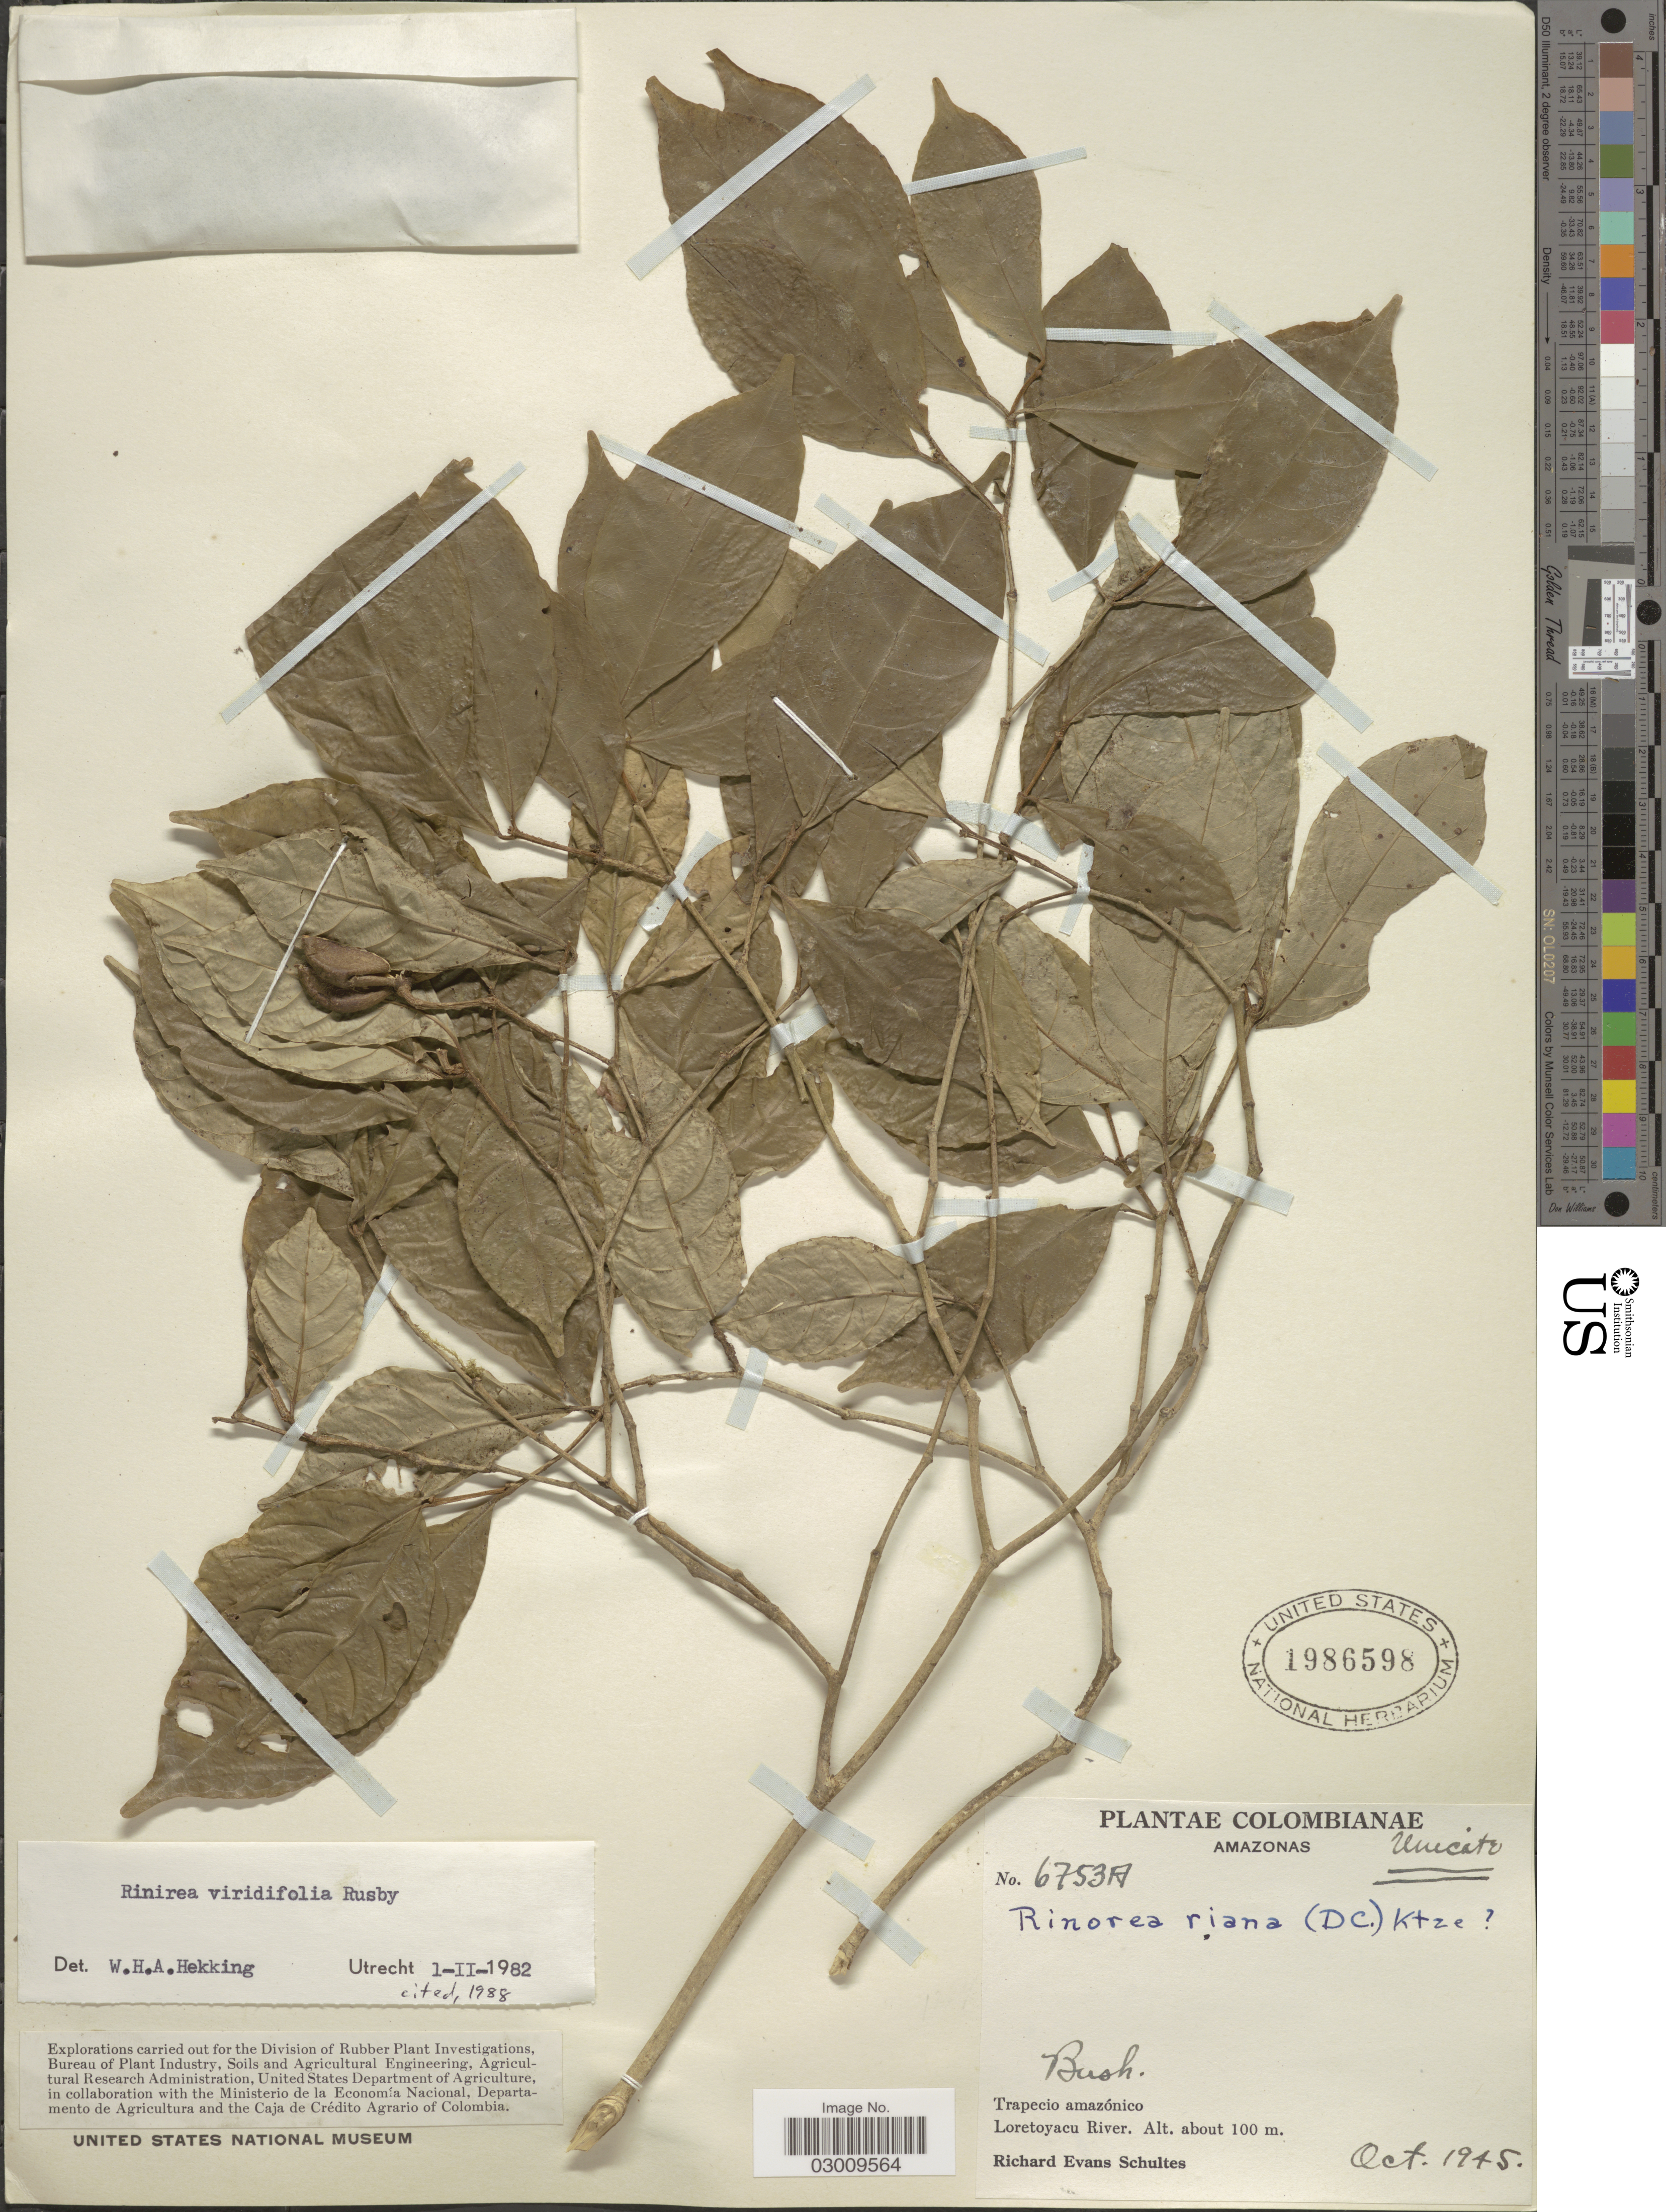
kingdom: Plantae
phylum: Tracheophyta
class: Magnoliopsida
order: Malpighiales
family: Violaceae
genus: Rinorea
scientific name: Rinorea viridifolia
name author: Rusby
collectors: R. E. Schultes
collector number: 6753A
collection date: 1945-10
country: Colombia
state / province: Amazônas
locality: Trapecio amazónico. Loertoyacu River.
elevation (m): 100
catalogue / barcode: US 1986598